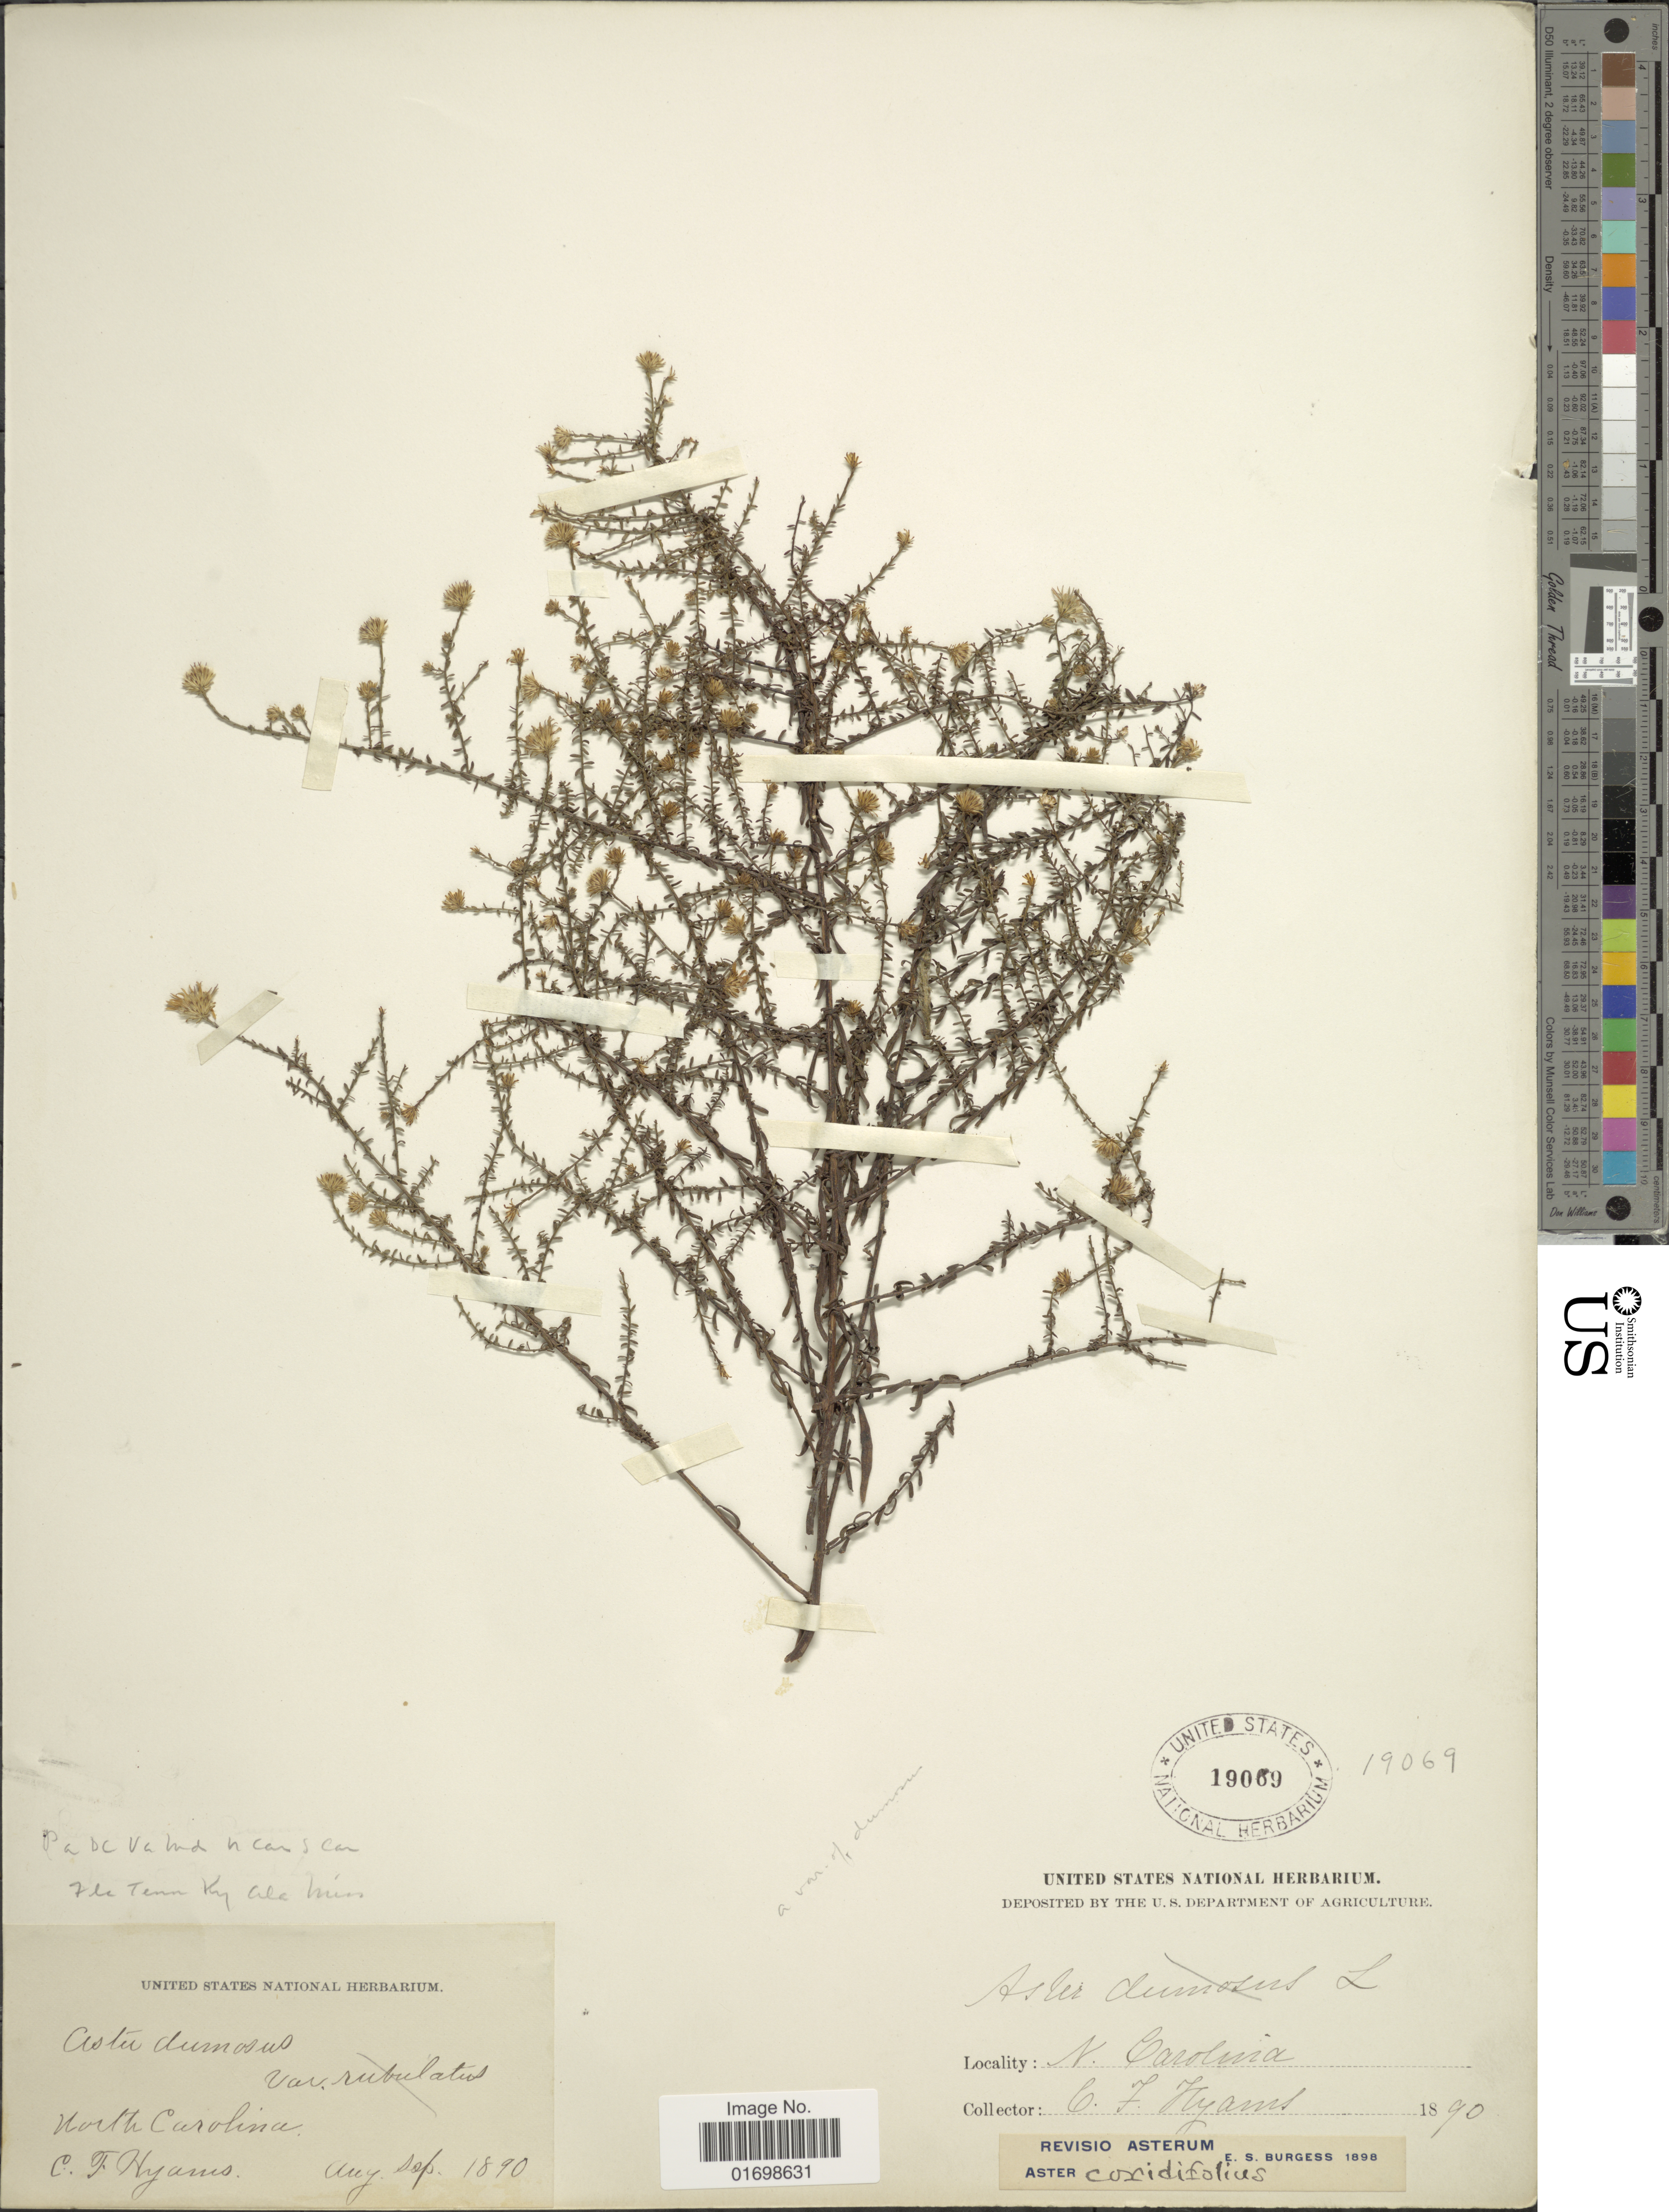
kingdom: Plantae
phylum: Tracheophyta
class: Magnoliopsida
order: Asterales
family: Asteraceae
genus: Symphyotrichum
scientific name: Symphyotrichum dumosum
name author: (L.) G.L. Nesom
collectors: C. Hyams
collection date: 1890-08/1890-09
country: United States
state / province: North Carolina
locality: North Carolina.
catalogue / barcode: US 19069